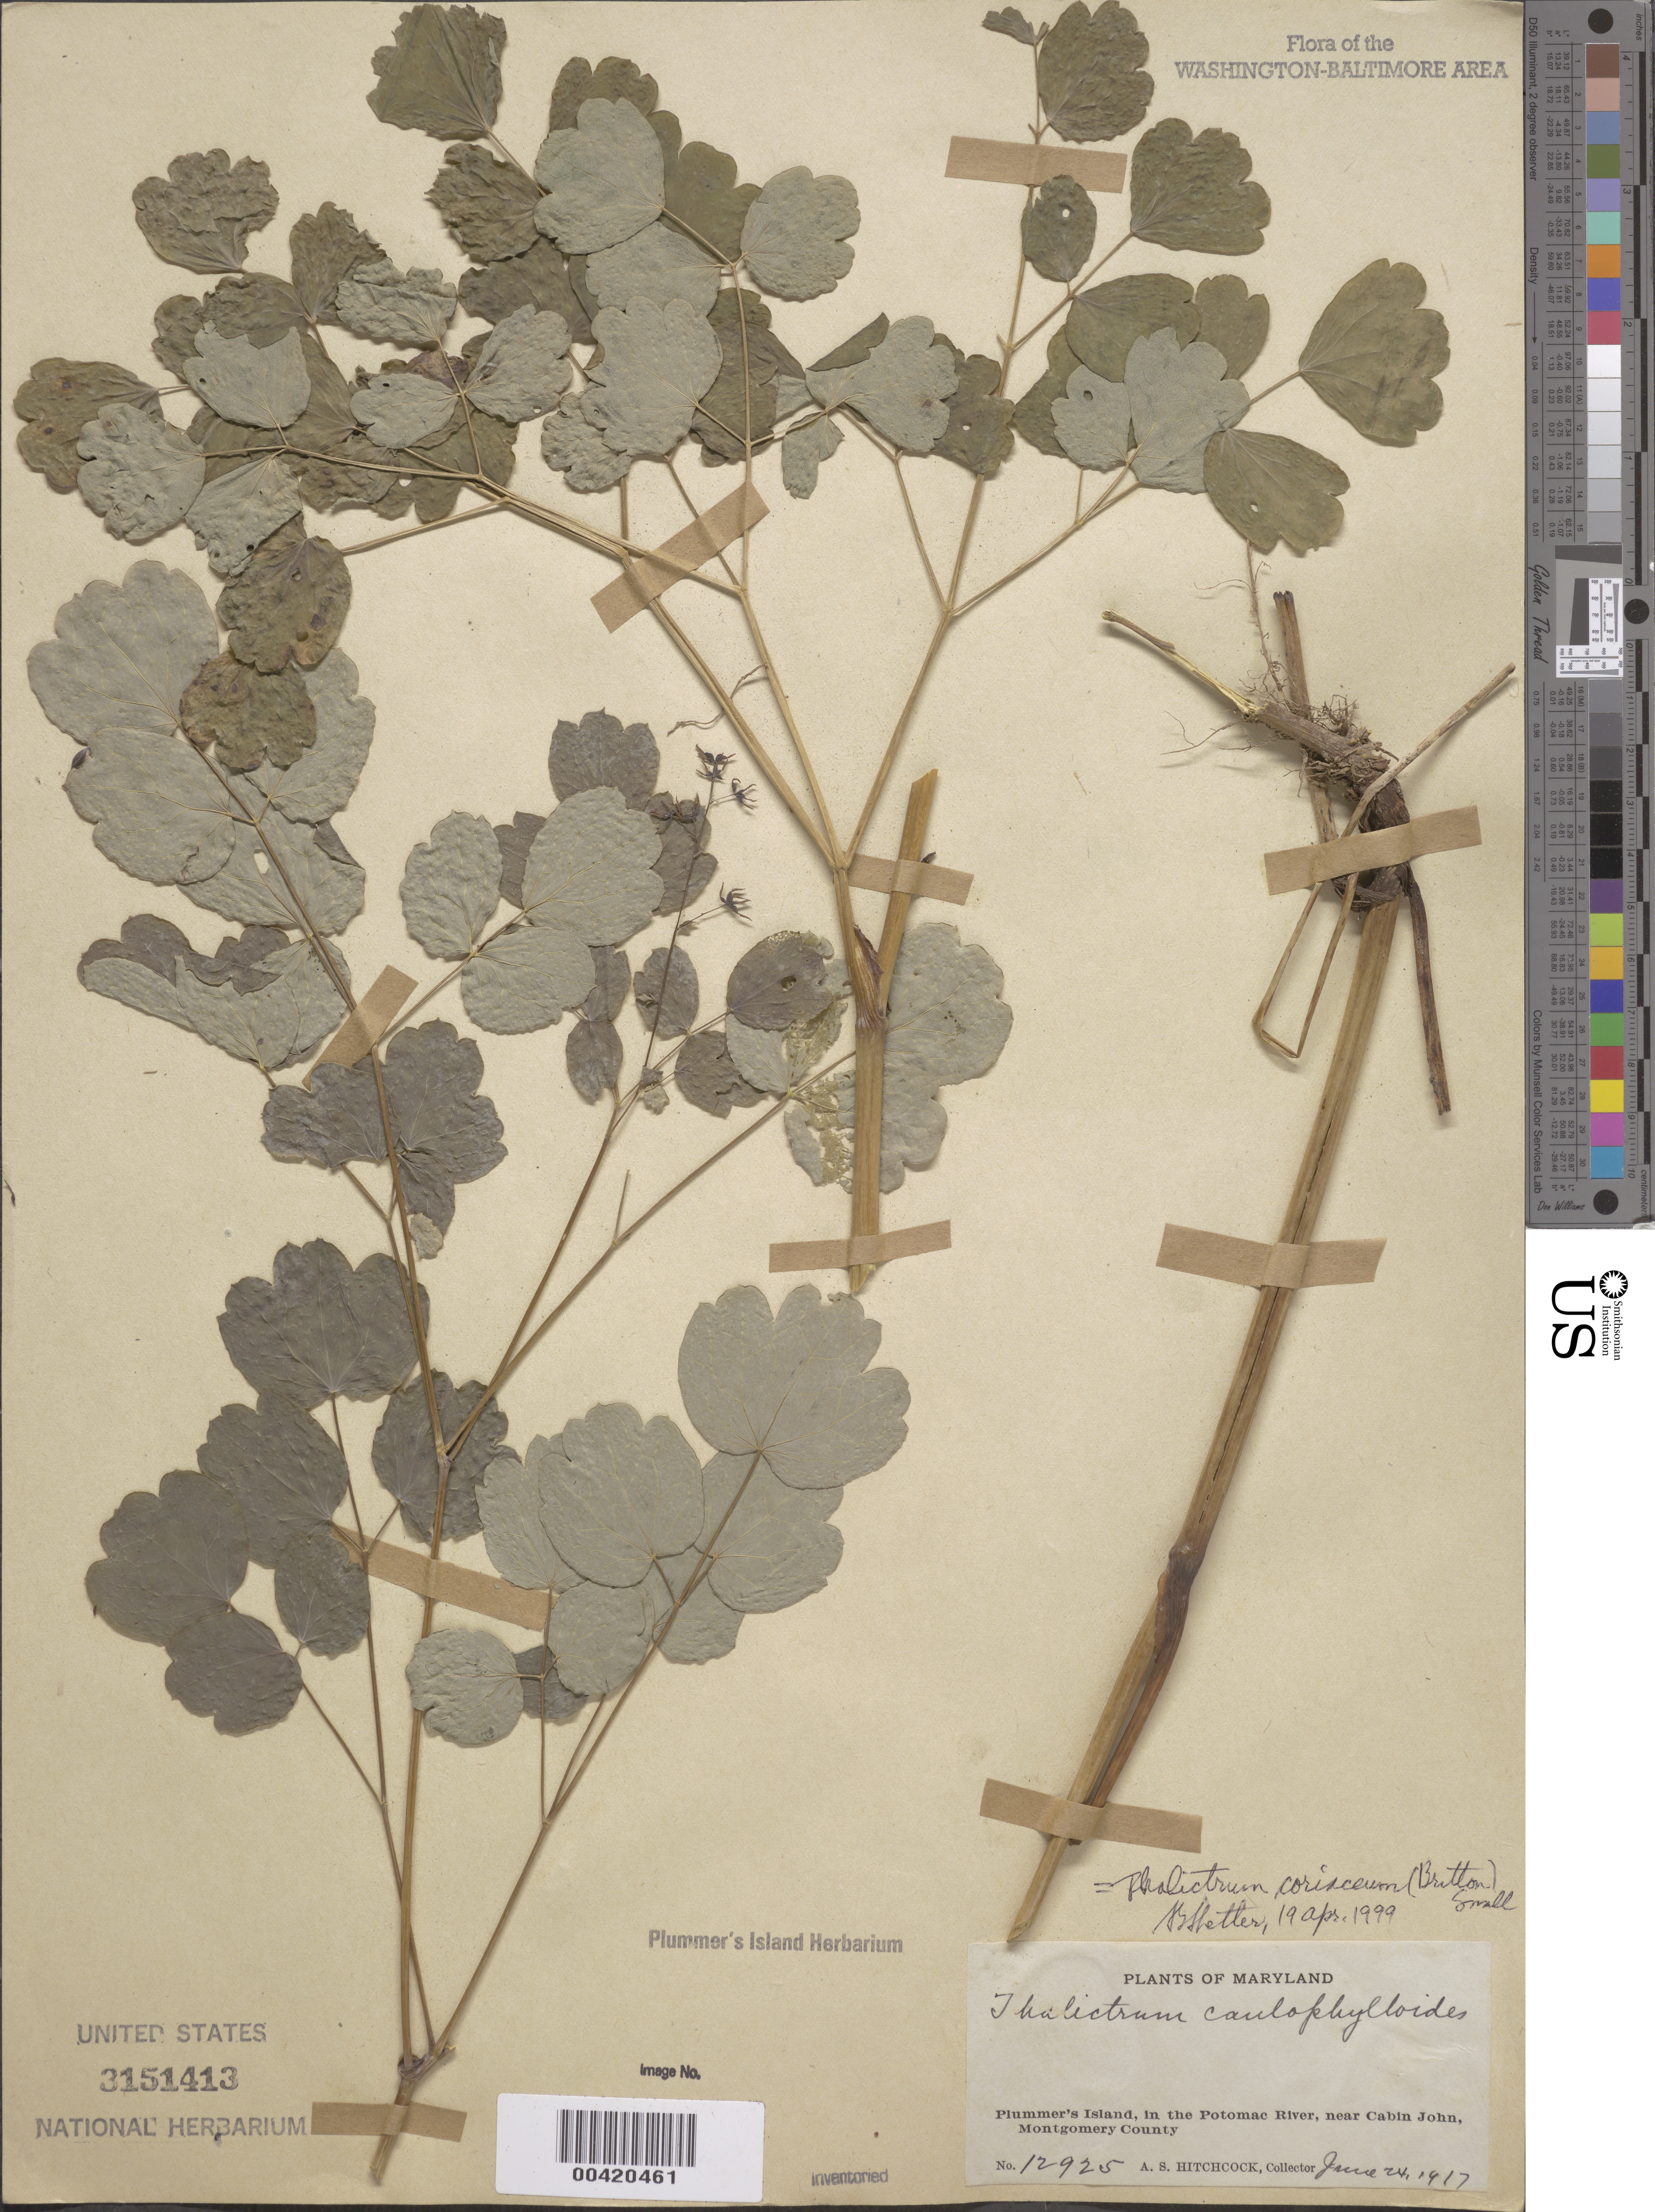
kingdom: Plantae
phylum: Tracheophyta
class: Magnoliopsida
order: Ranunculales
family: Ranunculaceae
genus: Thalictrum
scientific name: Thalictrum coriaceum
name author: (Britton) Small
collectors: A. S. Hitchcock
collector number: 12925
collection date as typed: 24 Jun 1917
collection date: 1917-06-24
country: United States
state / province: Maryland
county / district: Montgomery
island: Plummers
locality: Plummer's Island C. & O. Canal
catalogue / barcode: US 3151413